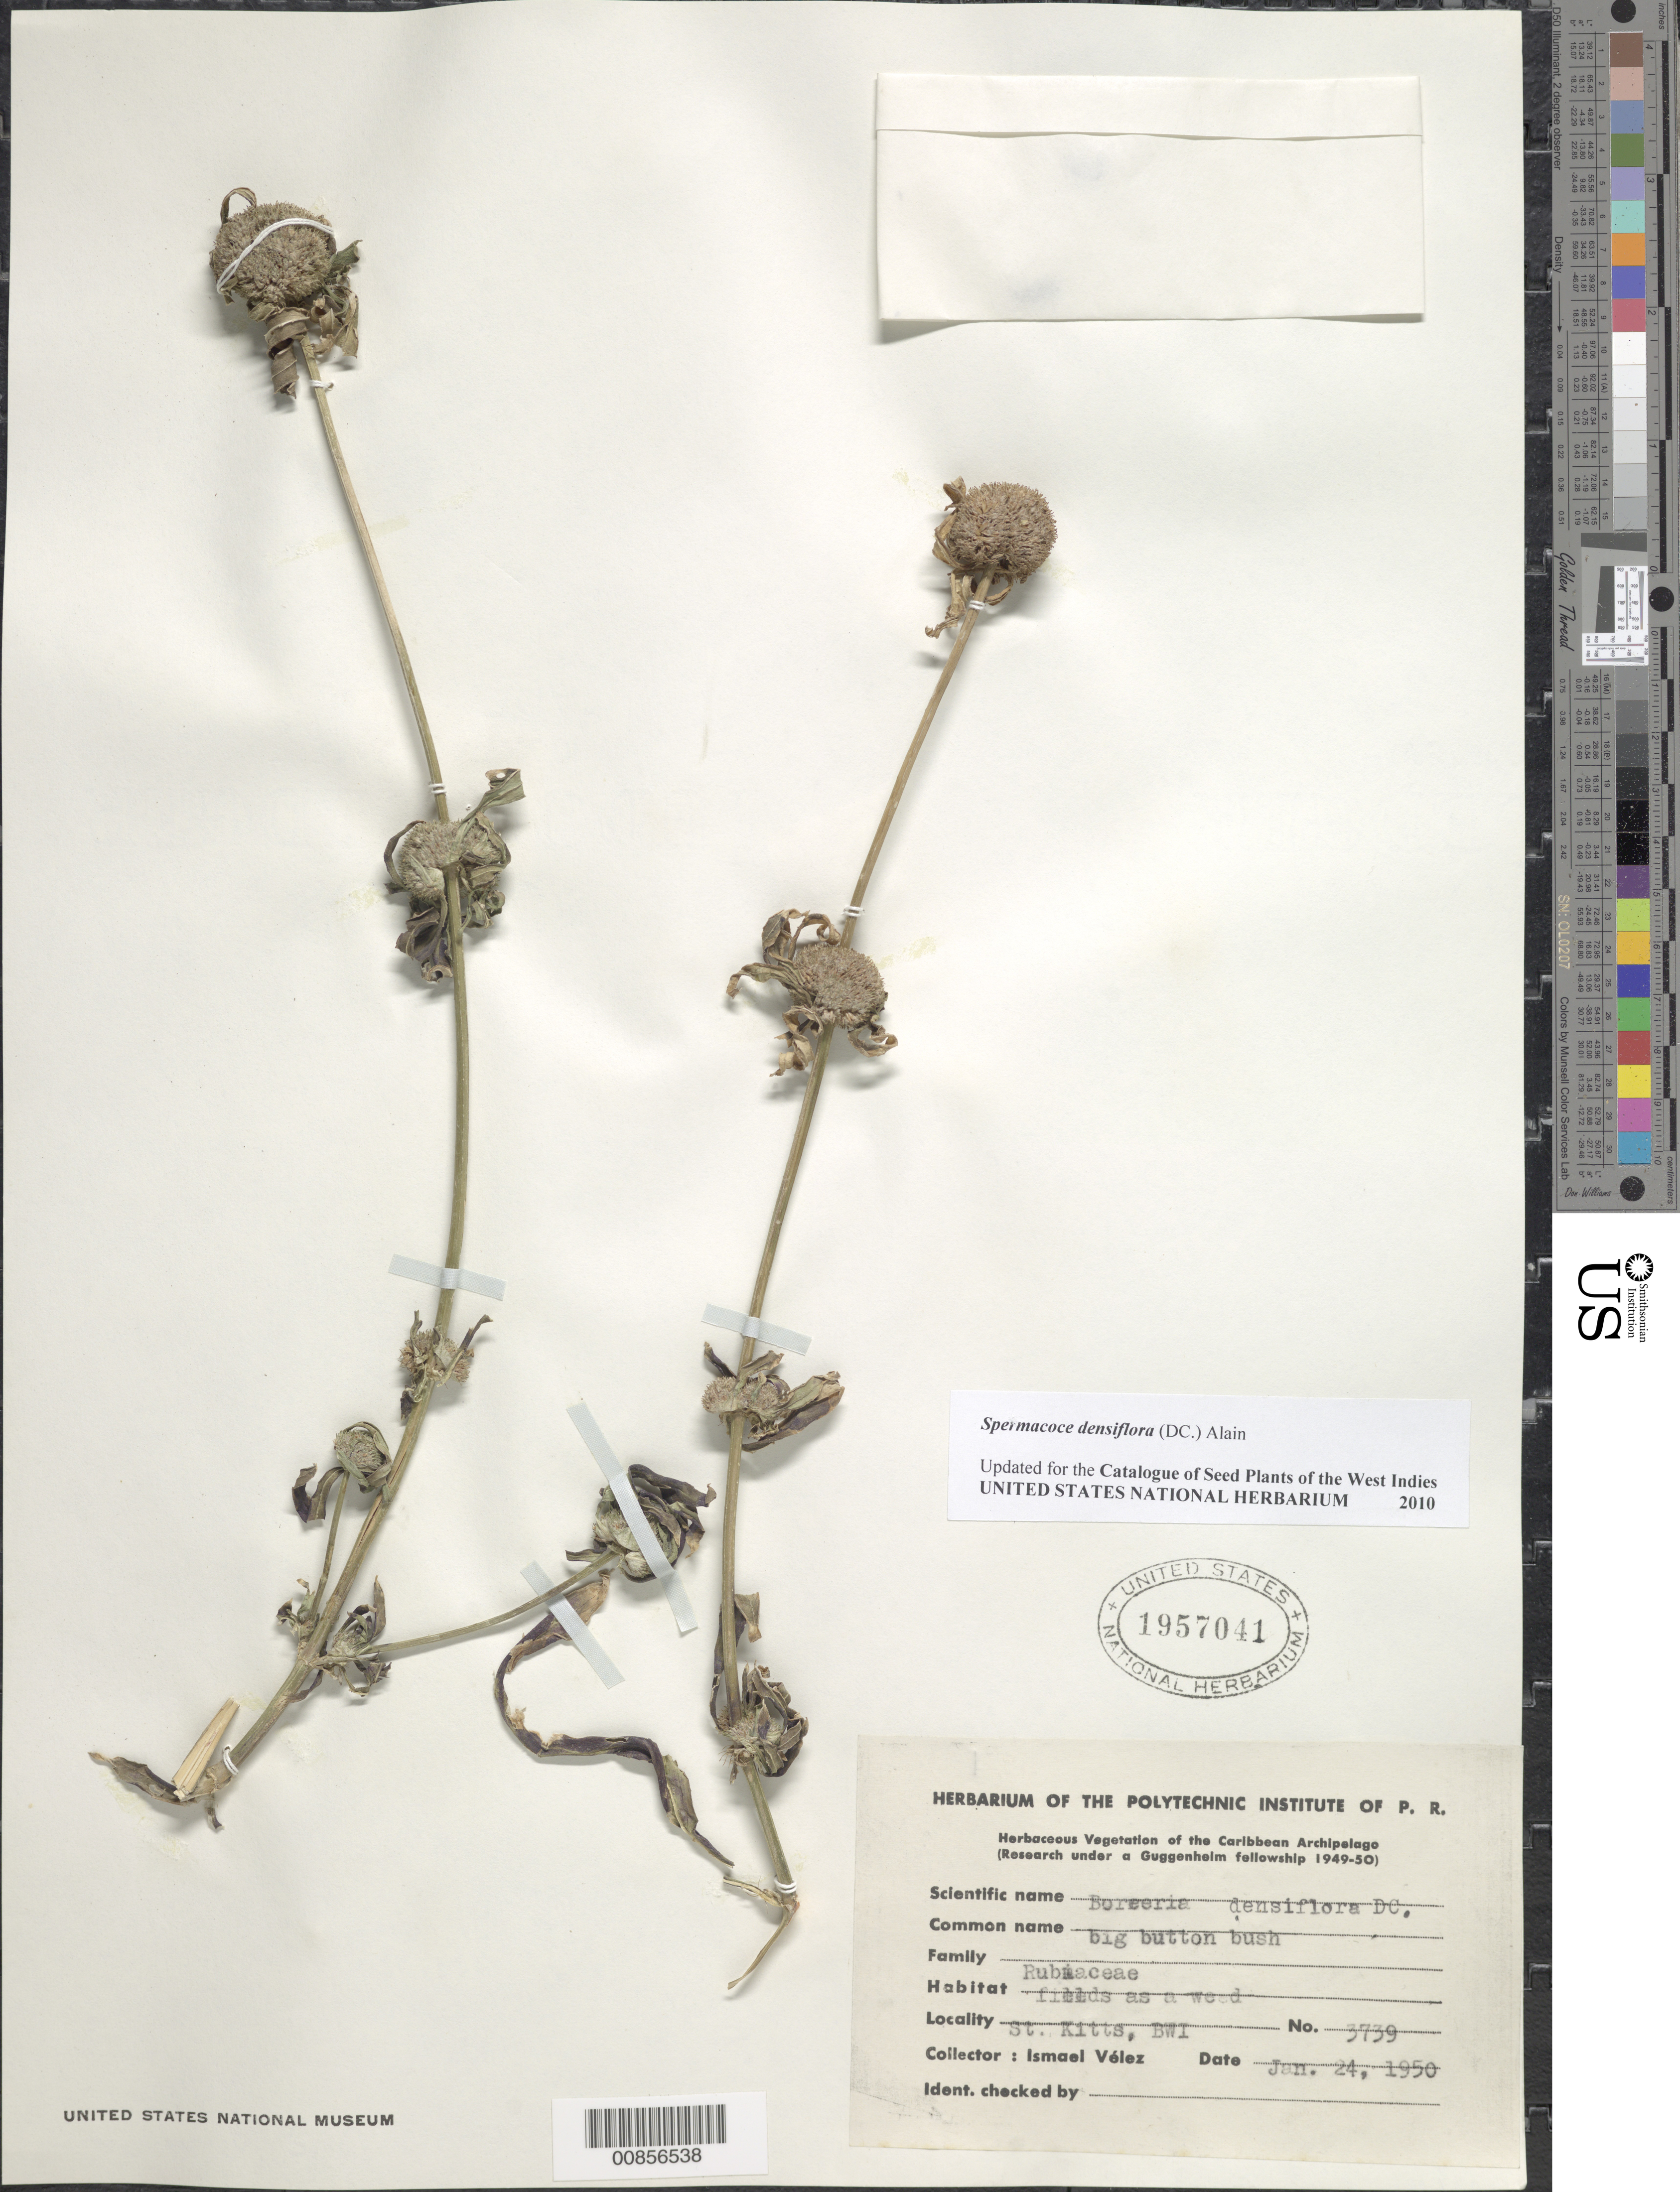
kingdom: Plantae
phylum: Tracheophyta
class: Magnoliopsida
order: Gentianales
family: Rubiaceae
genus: Spermacoce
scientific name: Spermacoce densiflora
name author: (DC.) Alain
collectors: I. Vélez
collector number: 3739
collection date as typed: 24 Jan 1950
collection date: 1950-01-24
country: St. Christopher-Nevis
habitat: Fields, as a weed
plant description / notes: Common name: Big button bush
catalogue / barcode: US 1957041